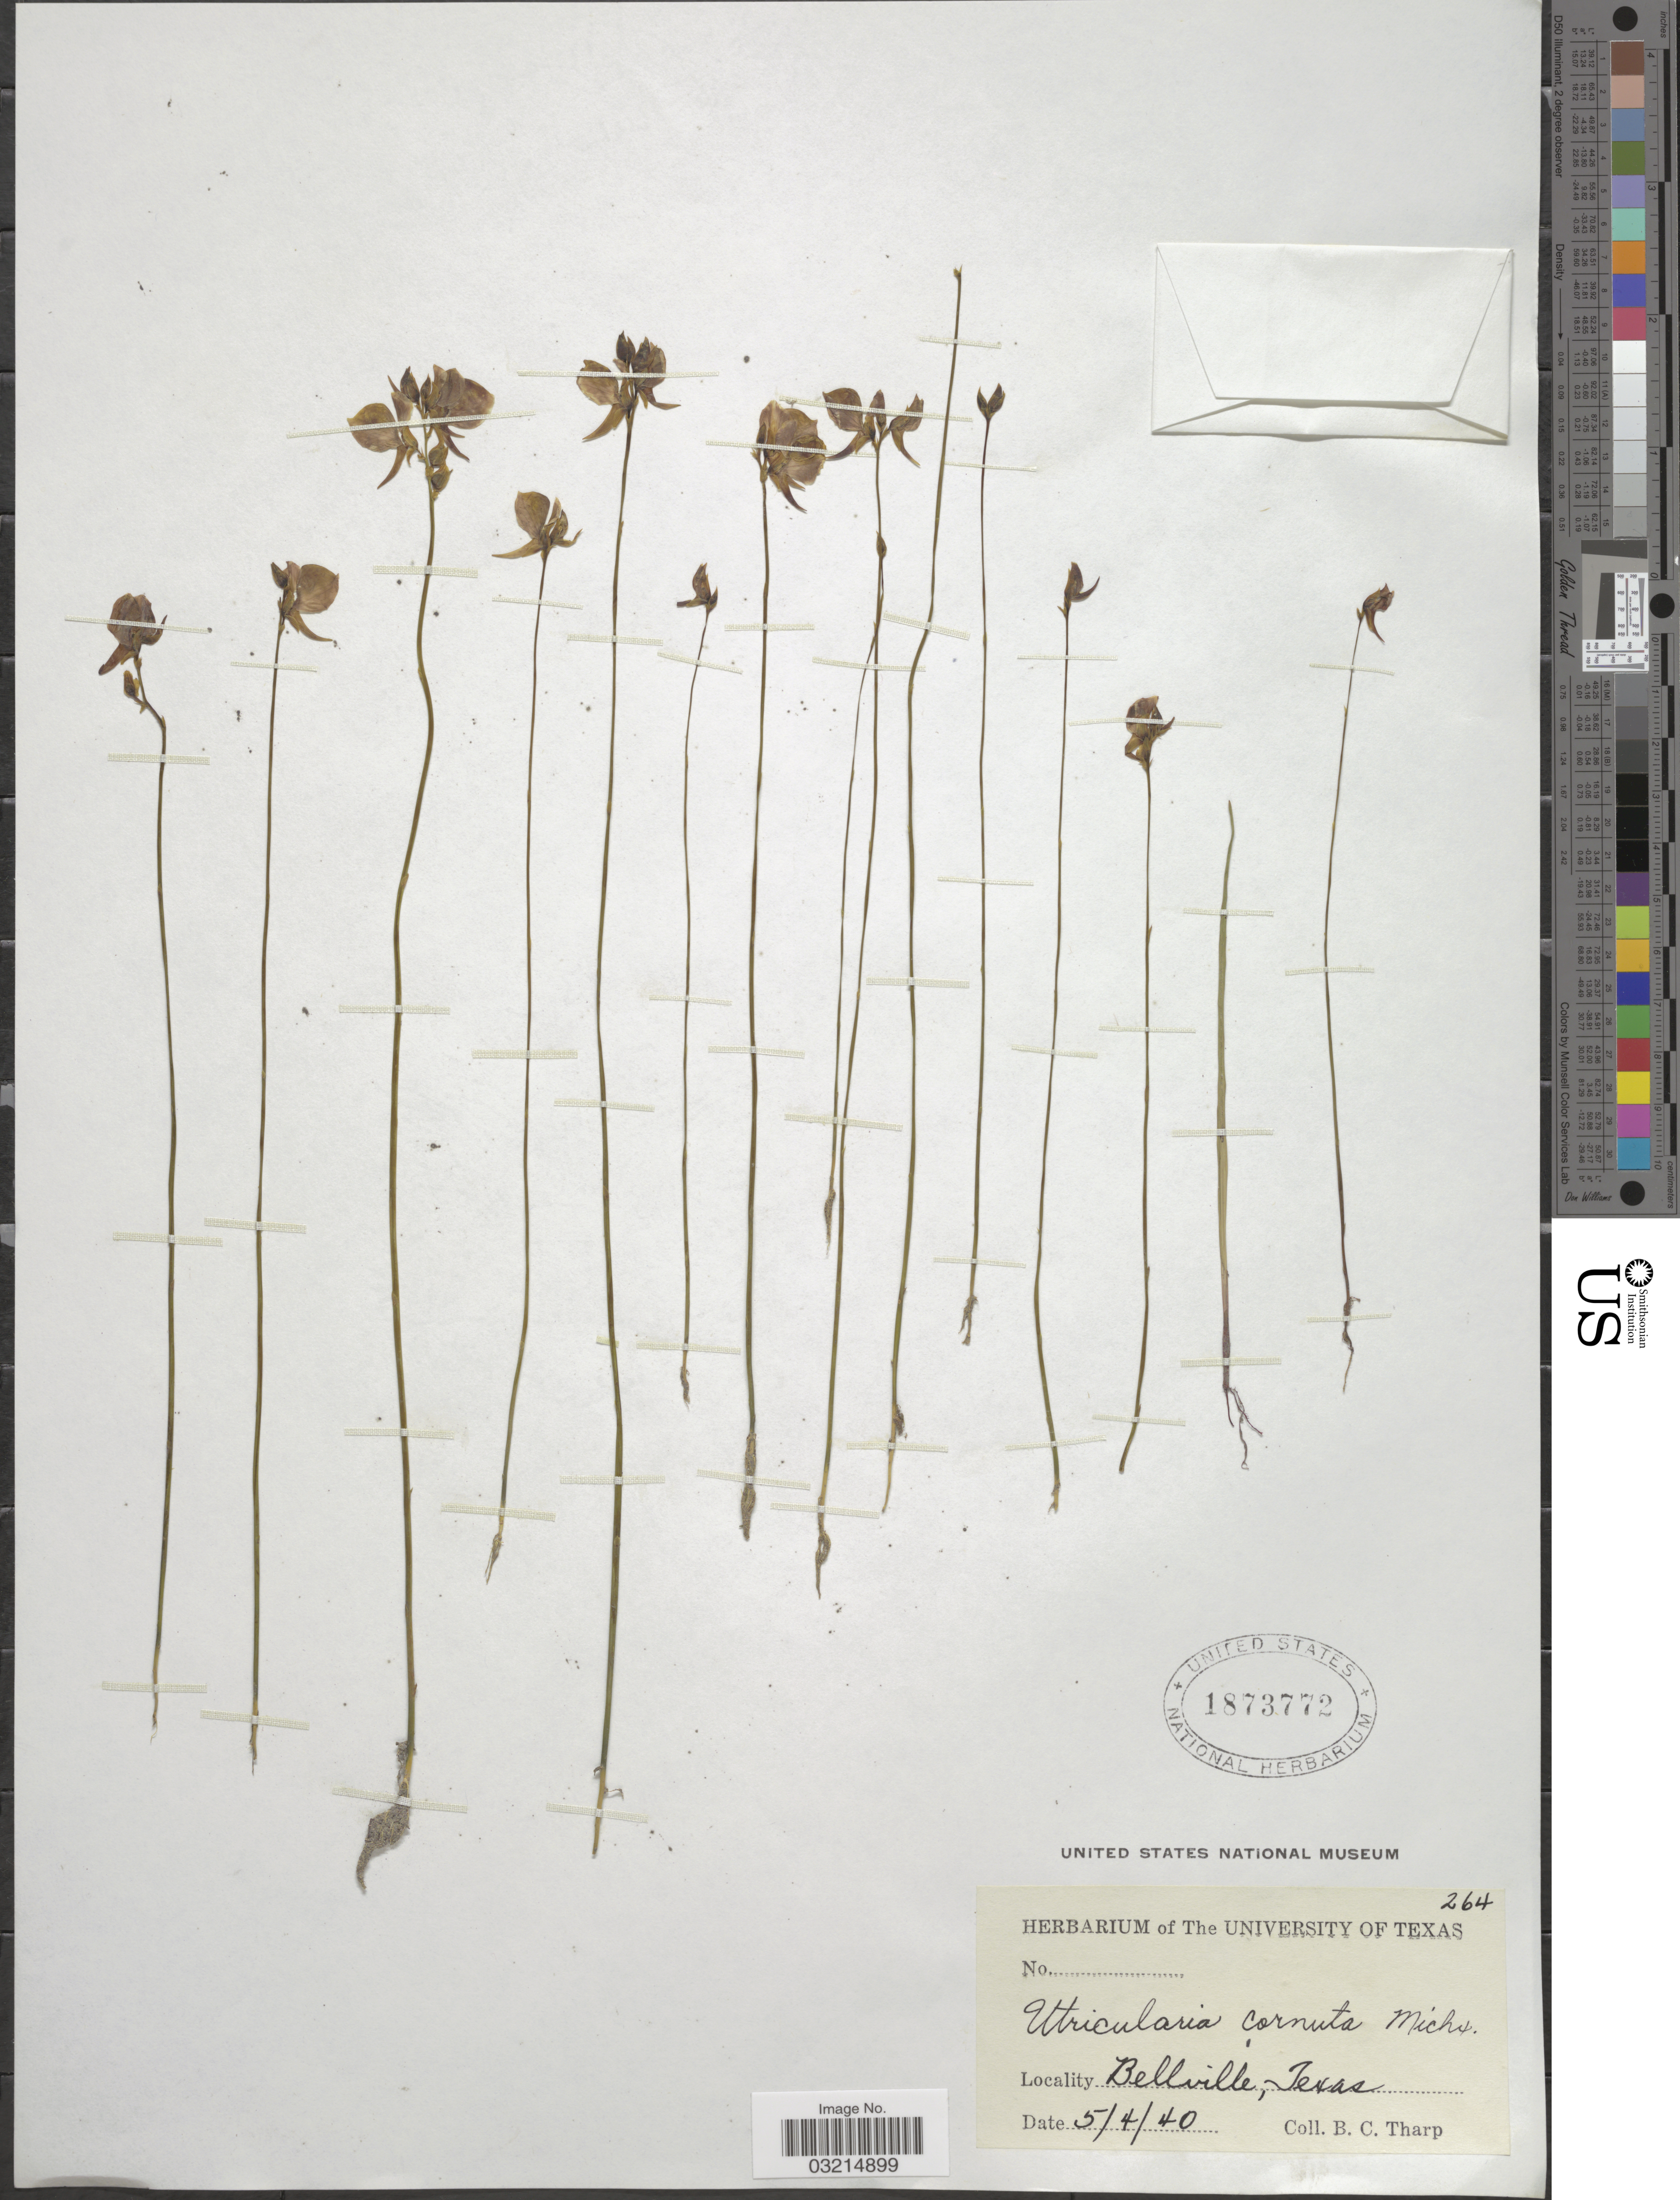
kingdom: Plantae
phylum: Tracheophyta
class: Magnoliopsida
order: Lamiales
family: Lentibulariaceae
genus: Utricularia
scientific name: Utricularia cornuta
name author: Michx.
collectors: B. C. Tharp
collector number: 264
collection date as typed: Transcribed d/m/y: 4/5/40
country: United States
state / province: Texas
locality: Bellville.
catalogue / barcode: US 1873772